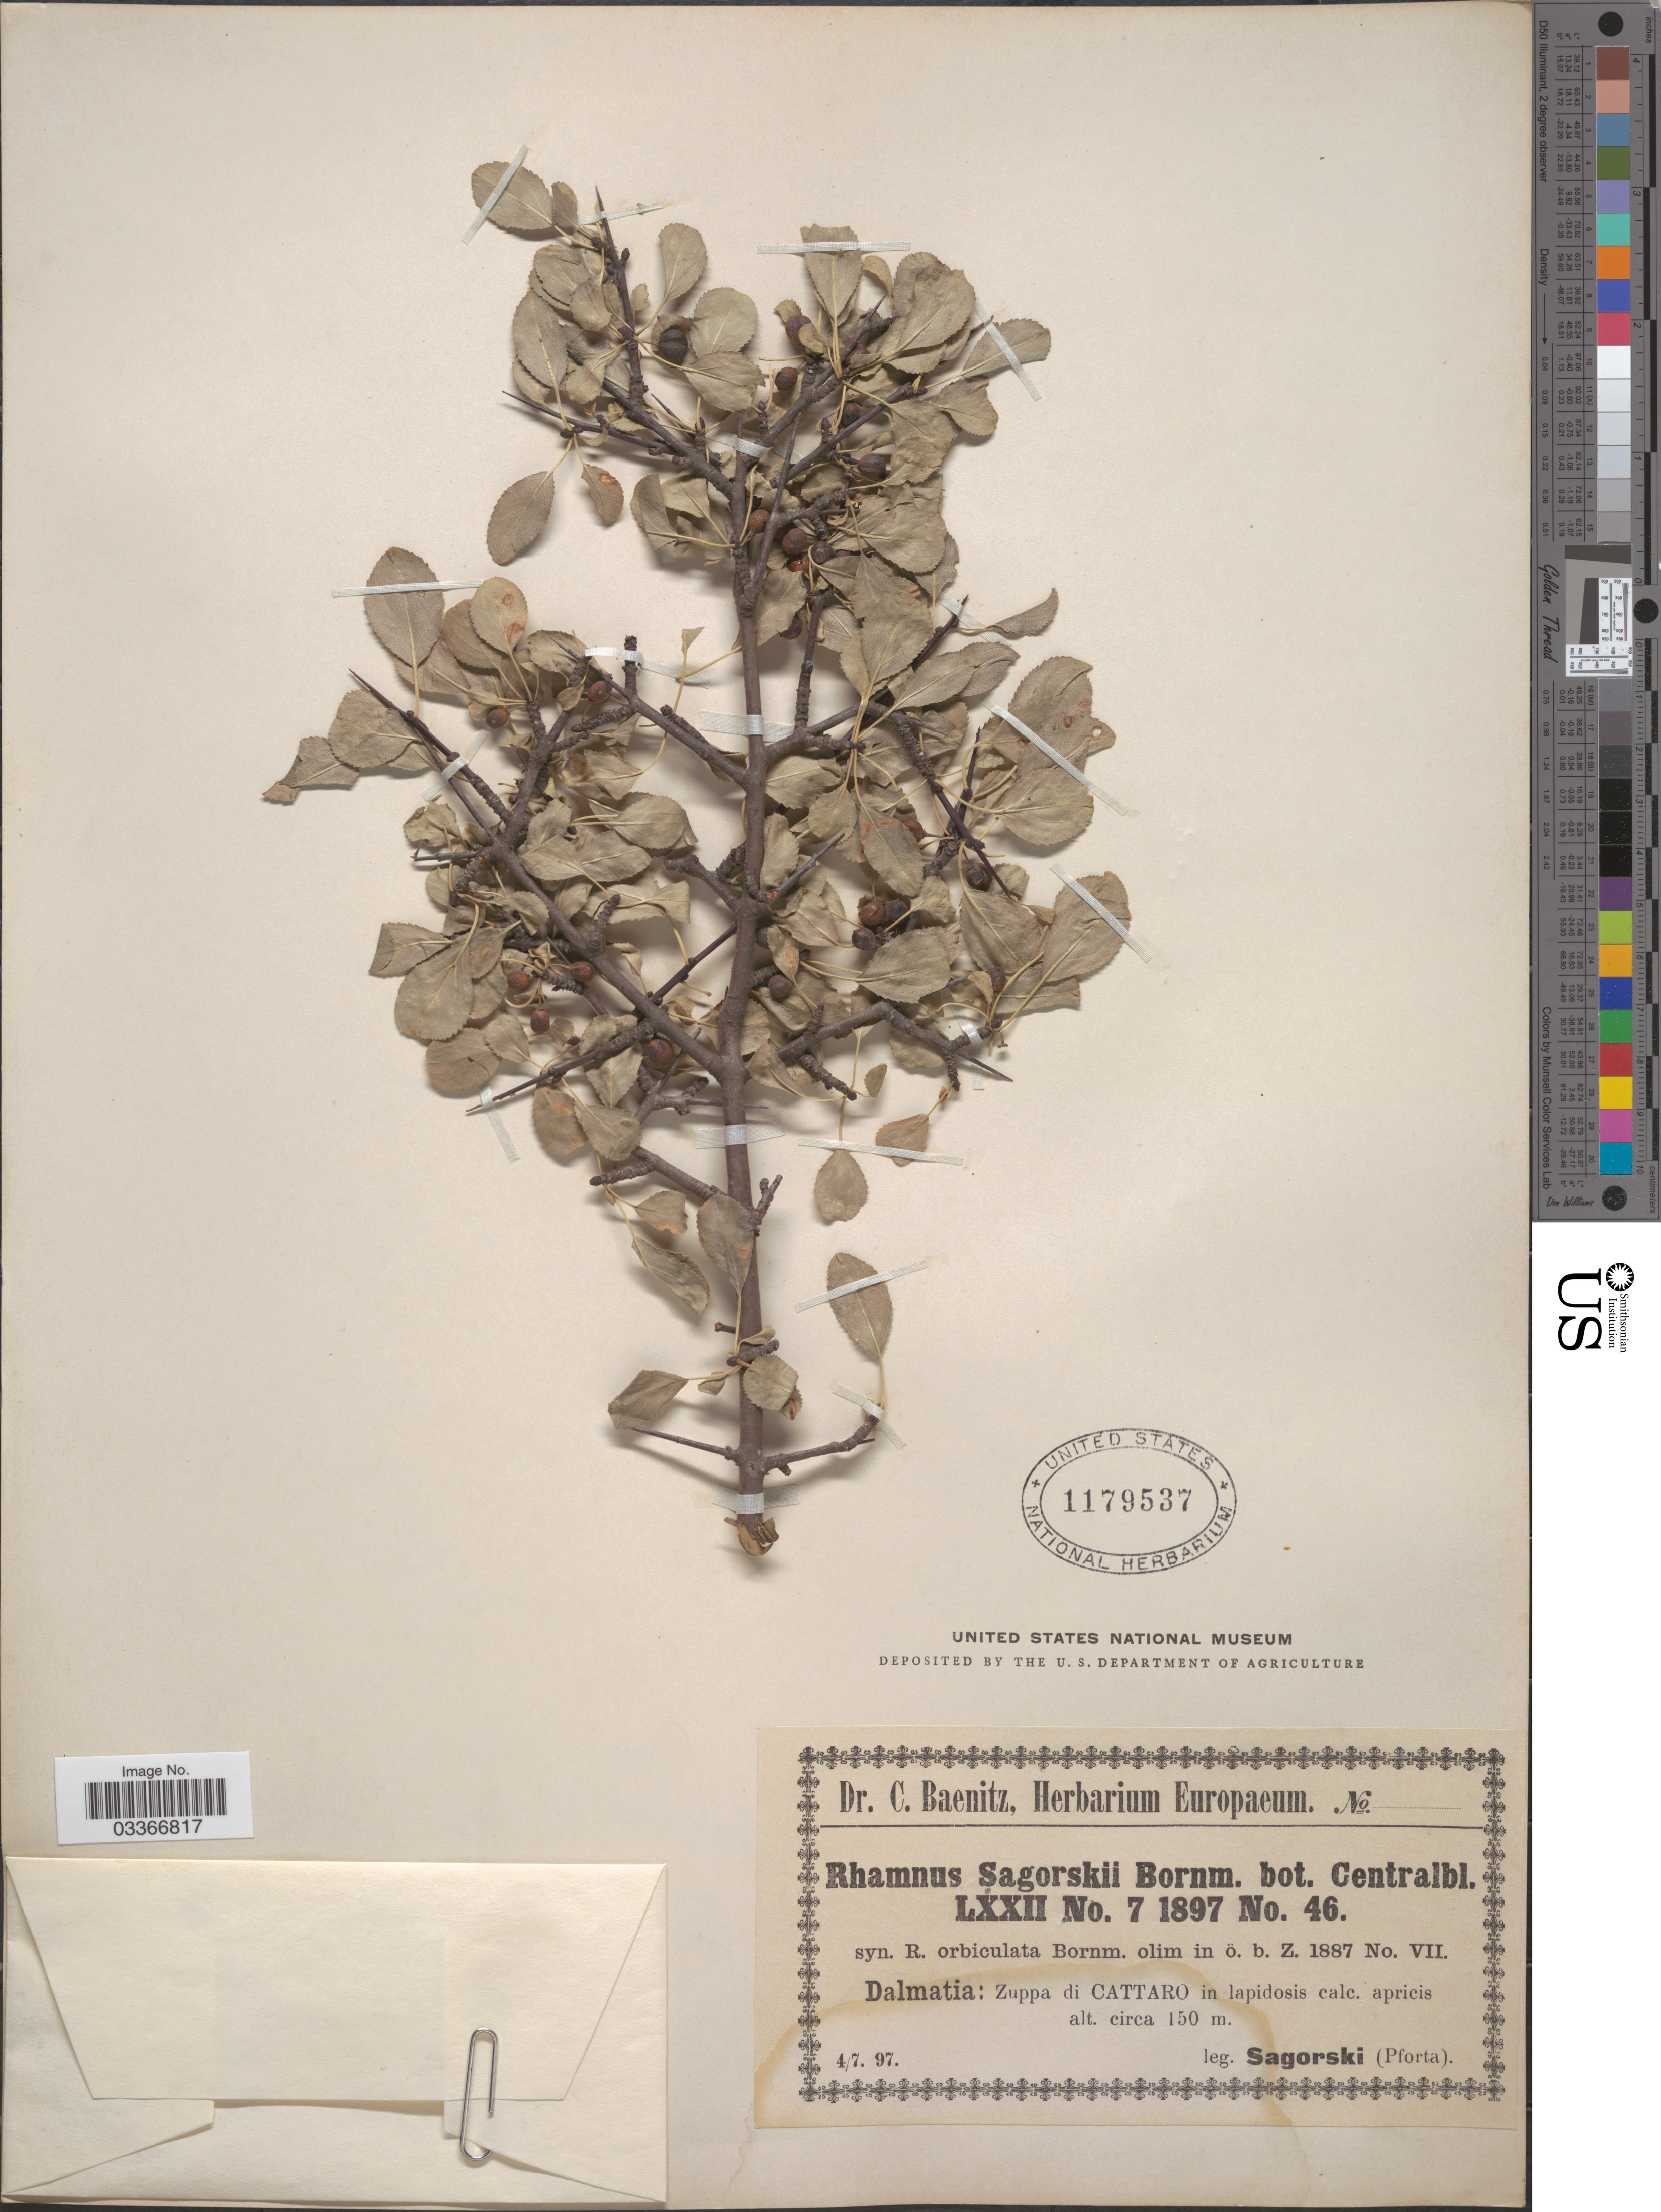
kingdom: Plantae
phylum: Tracheophyta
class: Magnoliopsida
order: Rosales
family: Rhamnaceae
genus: Rhamnus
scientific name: Rhamnus sagorskii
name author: Bornm.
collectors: -. Sagorski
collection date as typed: Transcribed d/m/y: 4/7/97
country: Montenegro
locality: Dalmatia: Zuppa di Cattaro in lapidosis calc. apricis.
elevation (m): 150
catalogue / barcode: US 1179537